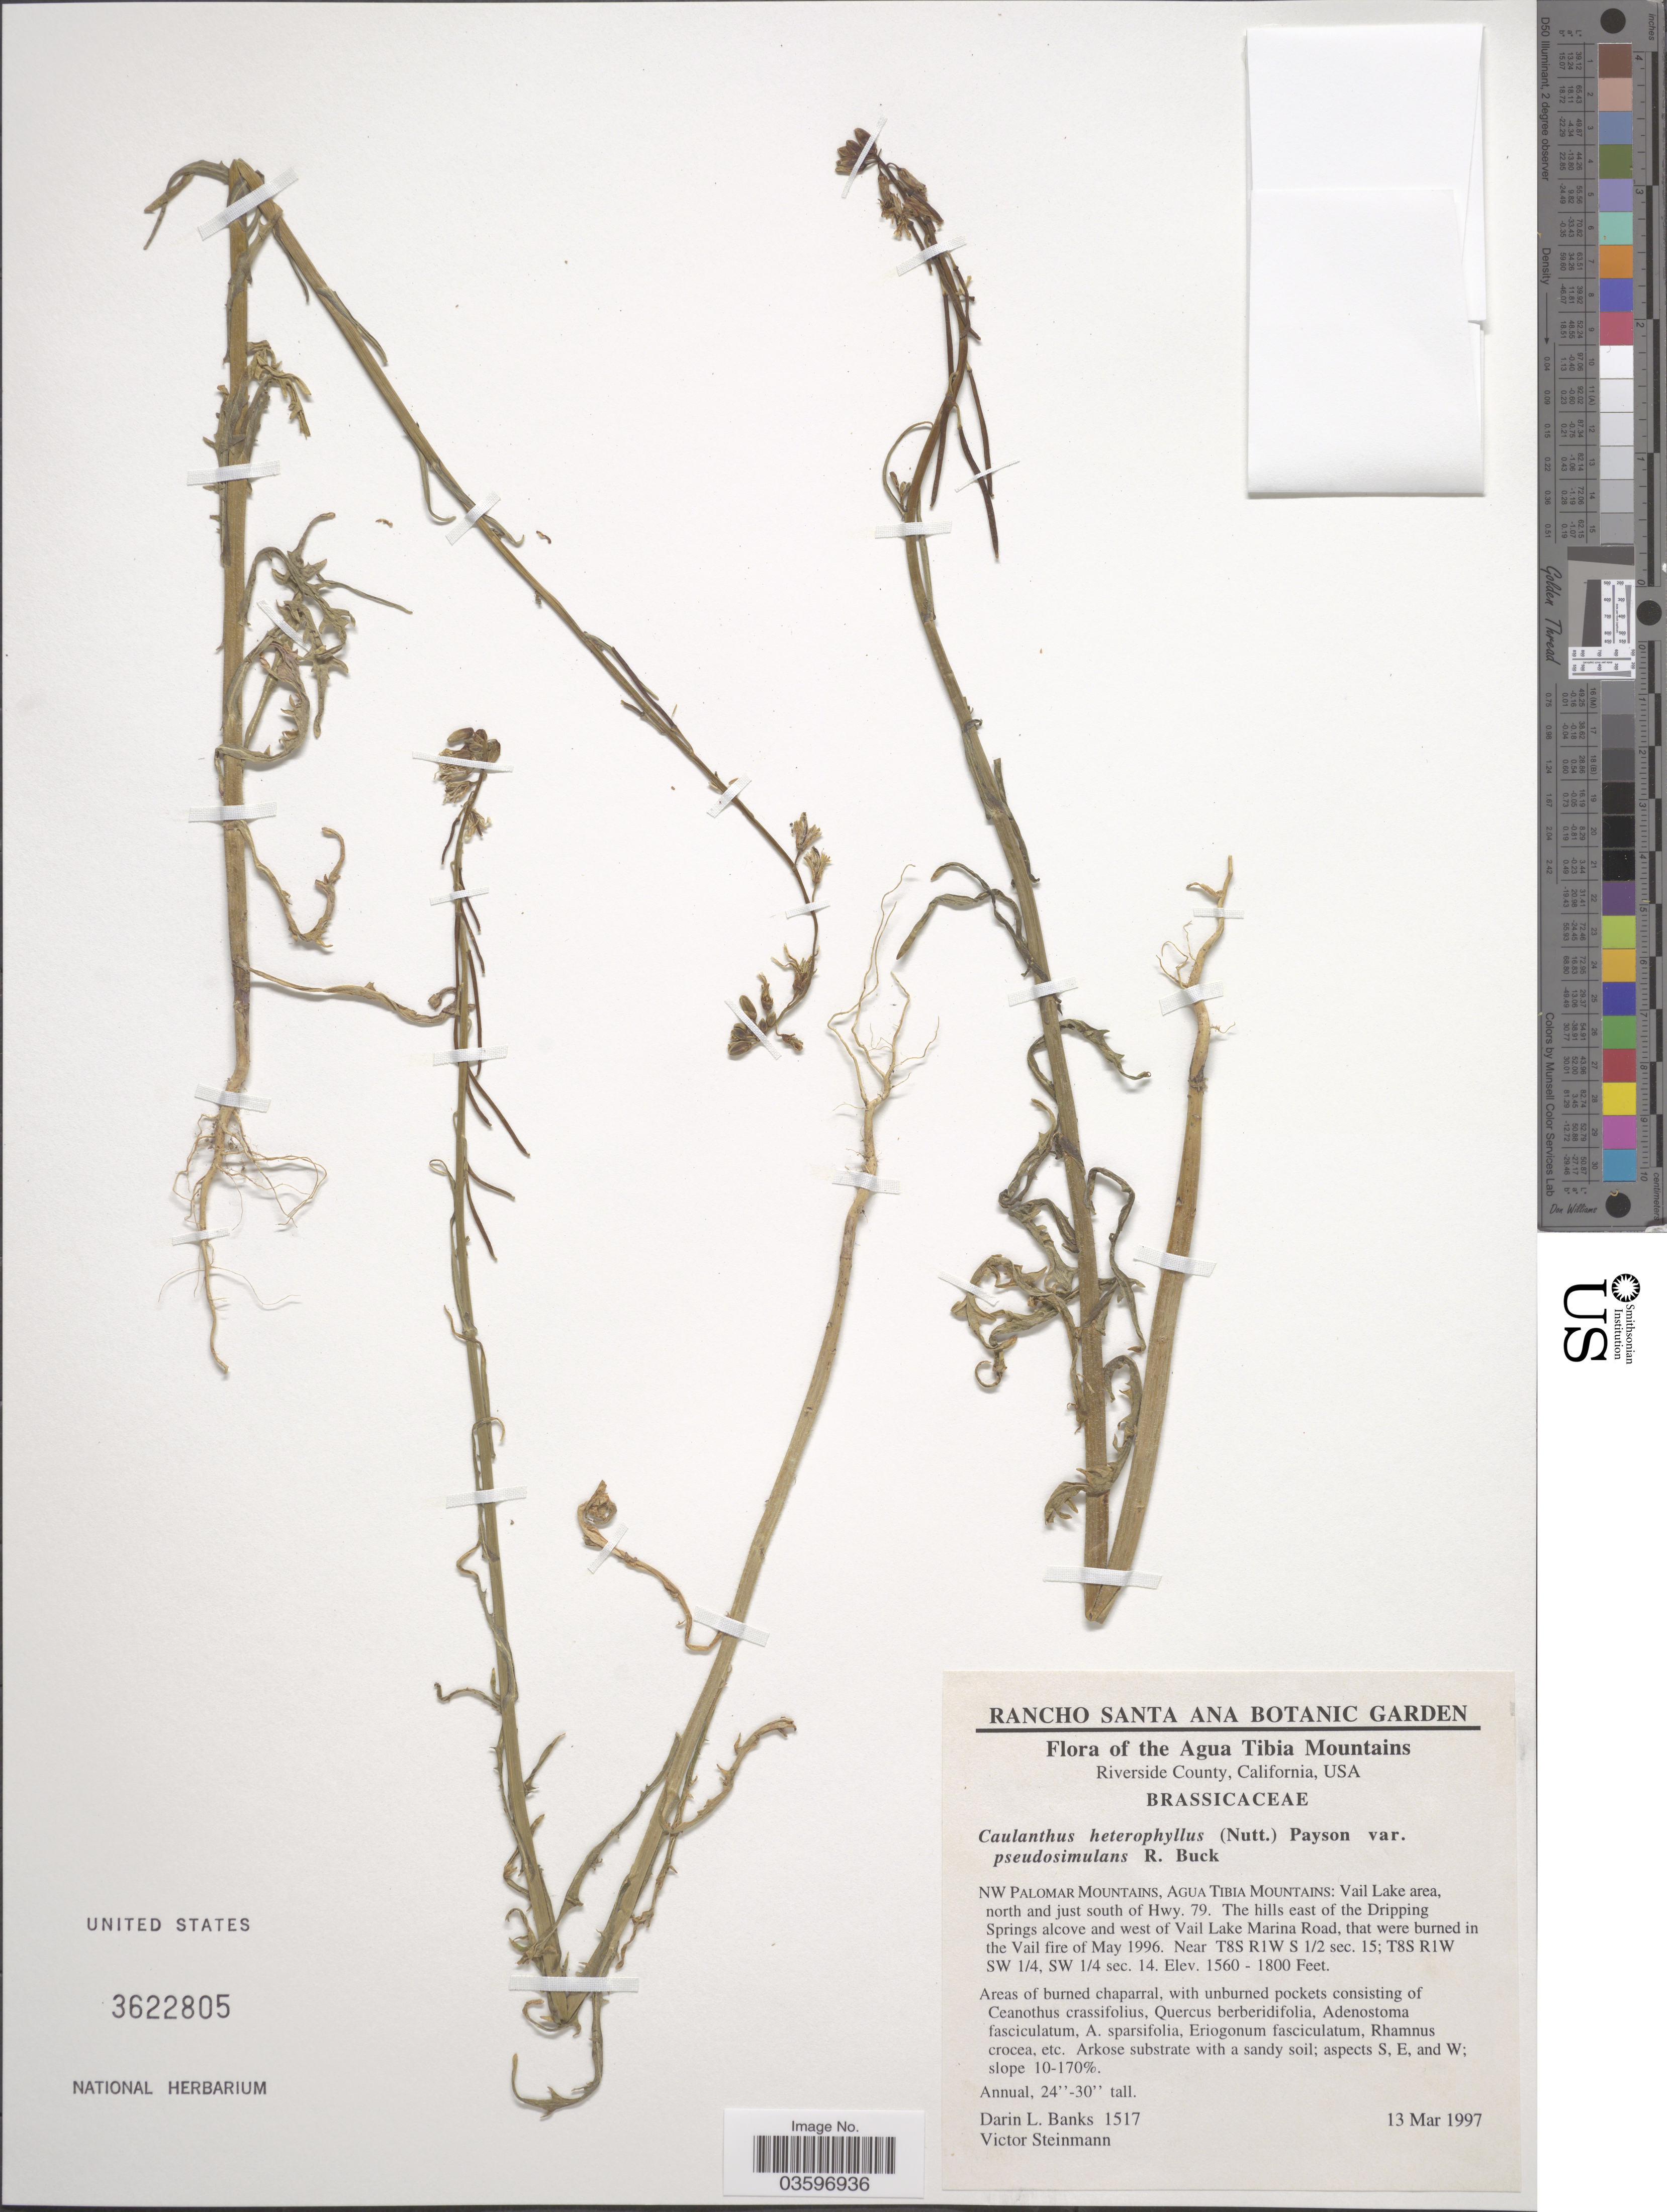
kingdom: Plantae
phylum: Tracheophyta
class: Magnoliopsida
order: Brassicales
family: Brassicaceae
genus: Caulanthus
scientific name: Caulanthus heterophyllus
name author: (Nutt.) Payson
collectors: D. Banks & V. W. Steinmann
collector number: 1517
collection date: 1997-03-13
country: United States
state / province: California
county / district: Riverside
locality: The Agua Tibia Mountains. Riverside County, NW Palomar Mountains, Agua Tibia Mountains: Vail Lake area, north and just south of Hwy. 79. The hills east of the Dripping Springs alcove and west of Vail Lake Marina Road. Near T8S R1W S½ sec. 15; T8S R1W SW¼, SW¼ sec. 14.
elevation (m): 475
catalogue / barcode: US 3622805